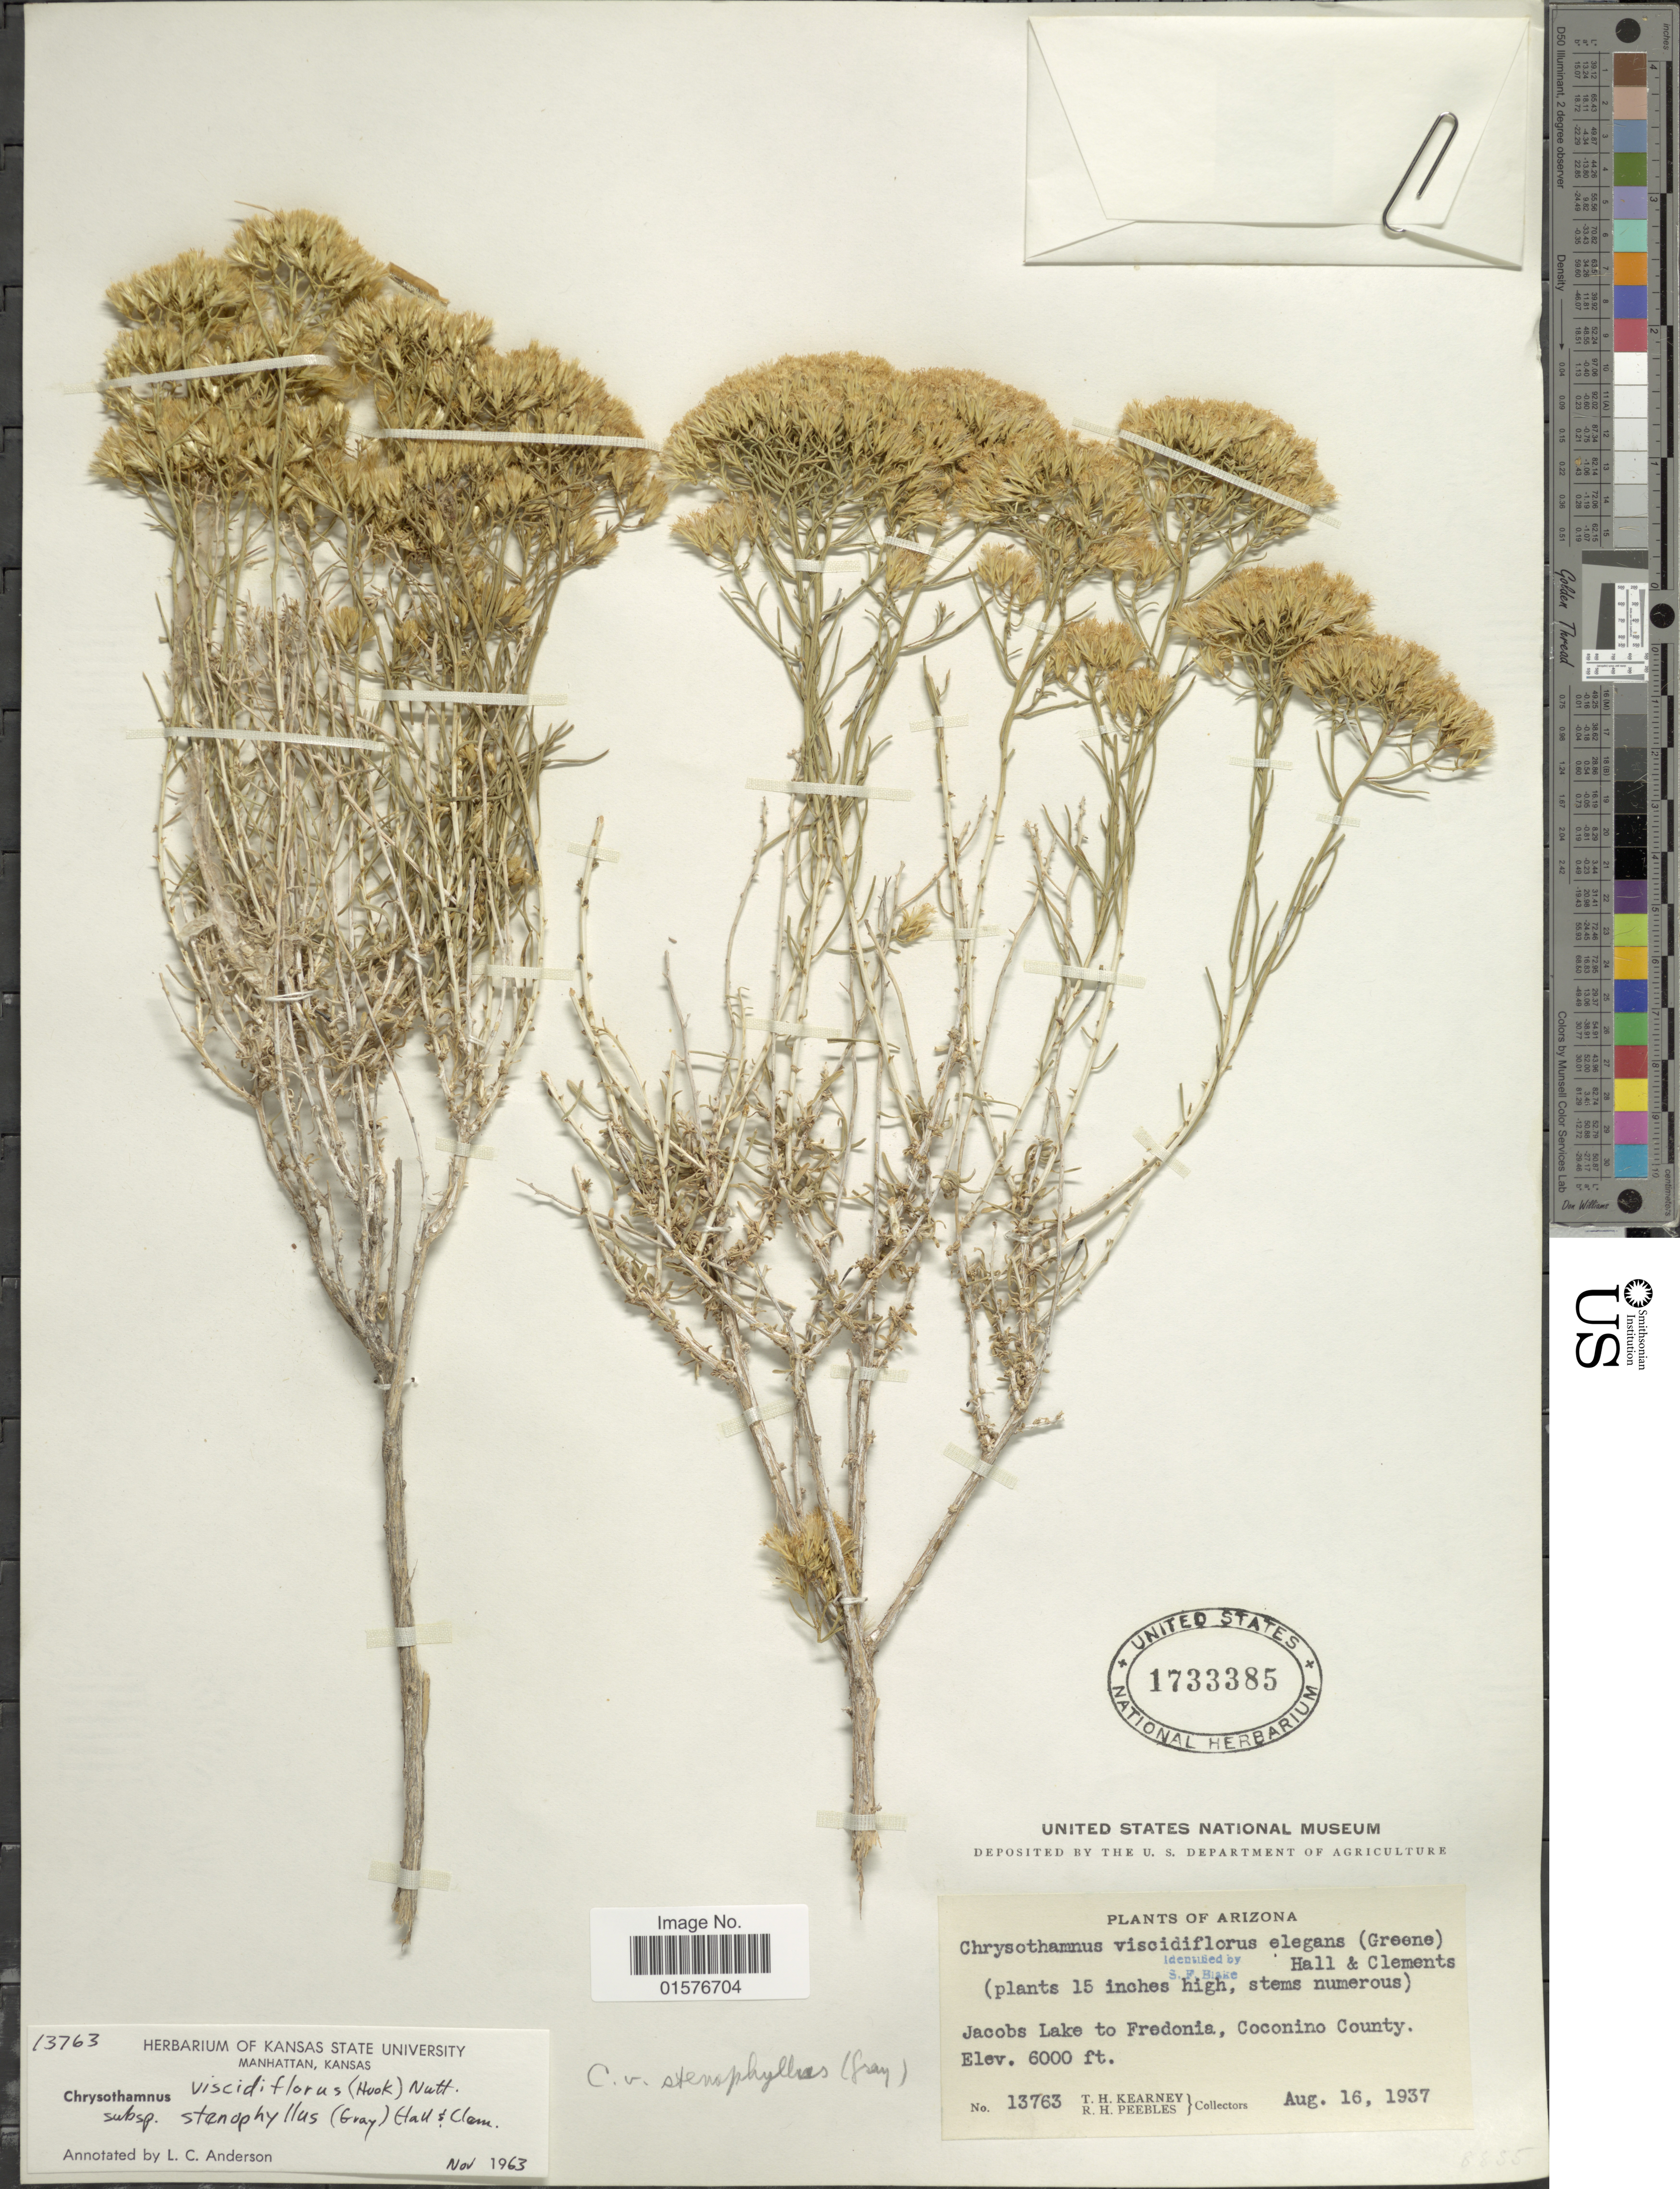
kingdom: Plantae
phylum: Tracheophyta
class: Magnoliopsida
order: Asterales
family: Asteraceae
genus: Chrysothamnus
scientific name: Chrysothamnus viscidiflorus subsp. stenophyllus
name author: (A. Gray) H.M. Hall & Clem.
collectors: T. H. Kearney & R. H. Peebles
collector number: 13763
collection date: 1937-08-16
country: United States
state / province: Arizona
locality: Jacobs Lake to Fredonia, Coconino County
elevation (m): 1829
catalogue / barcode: US 1733385